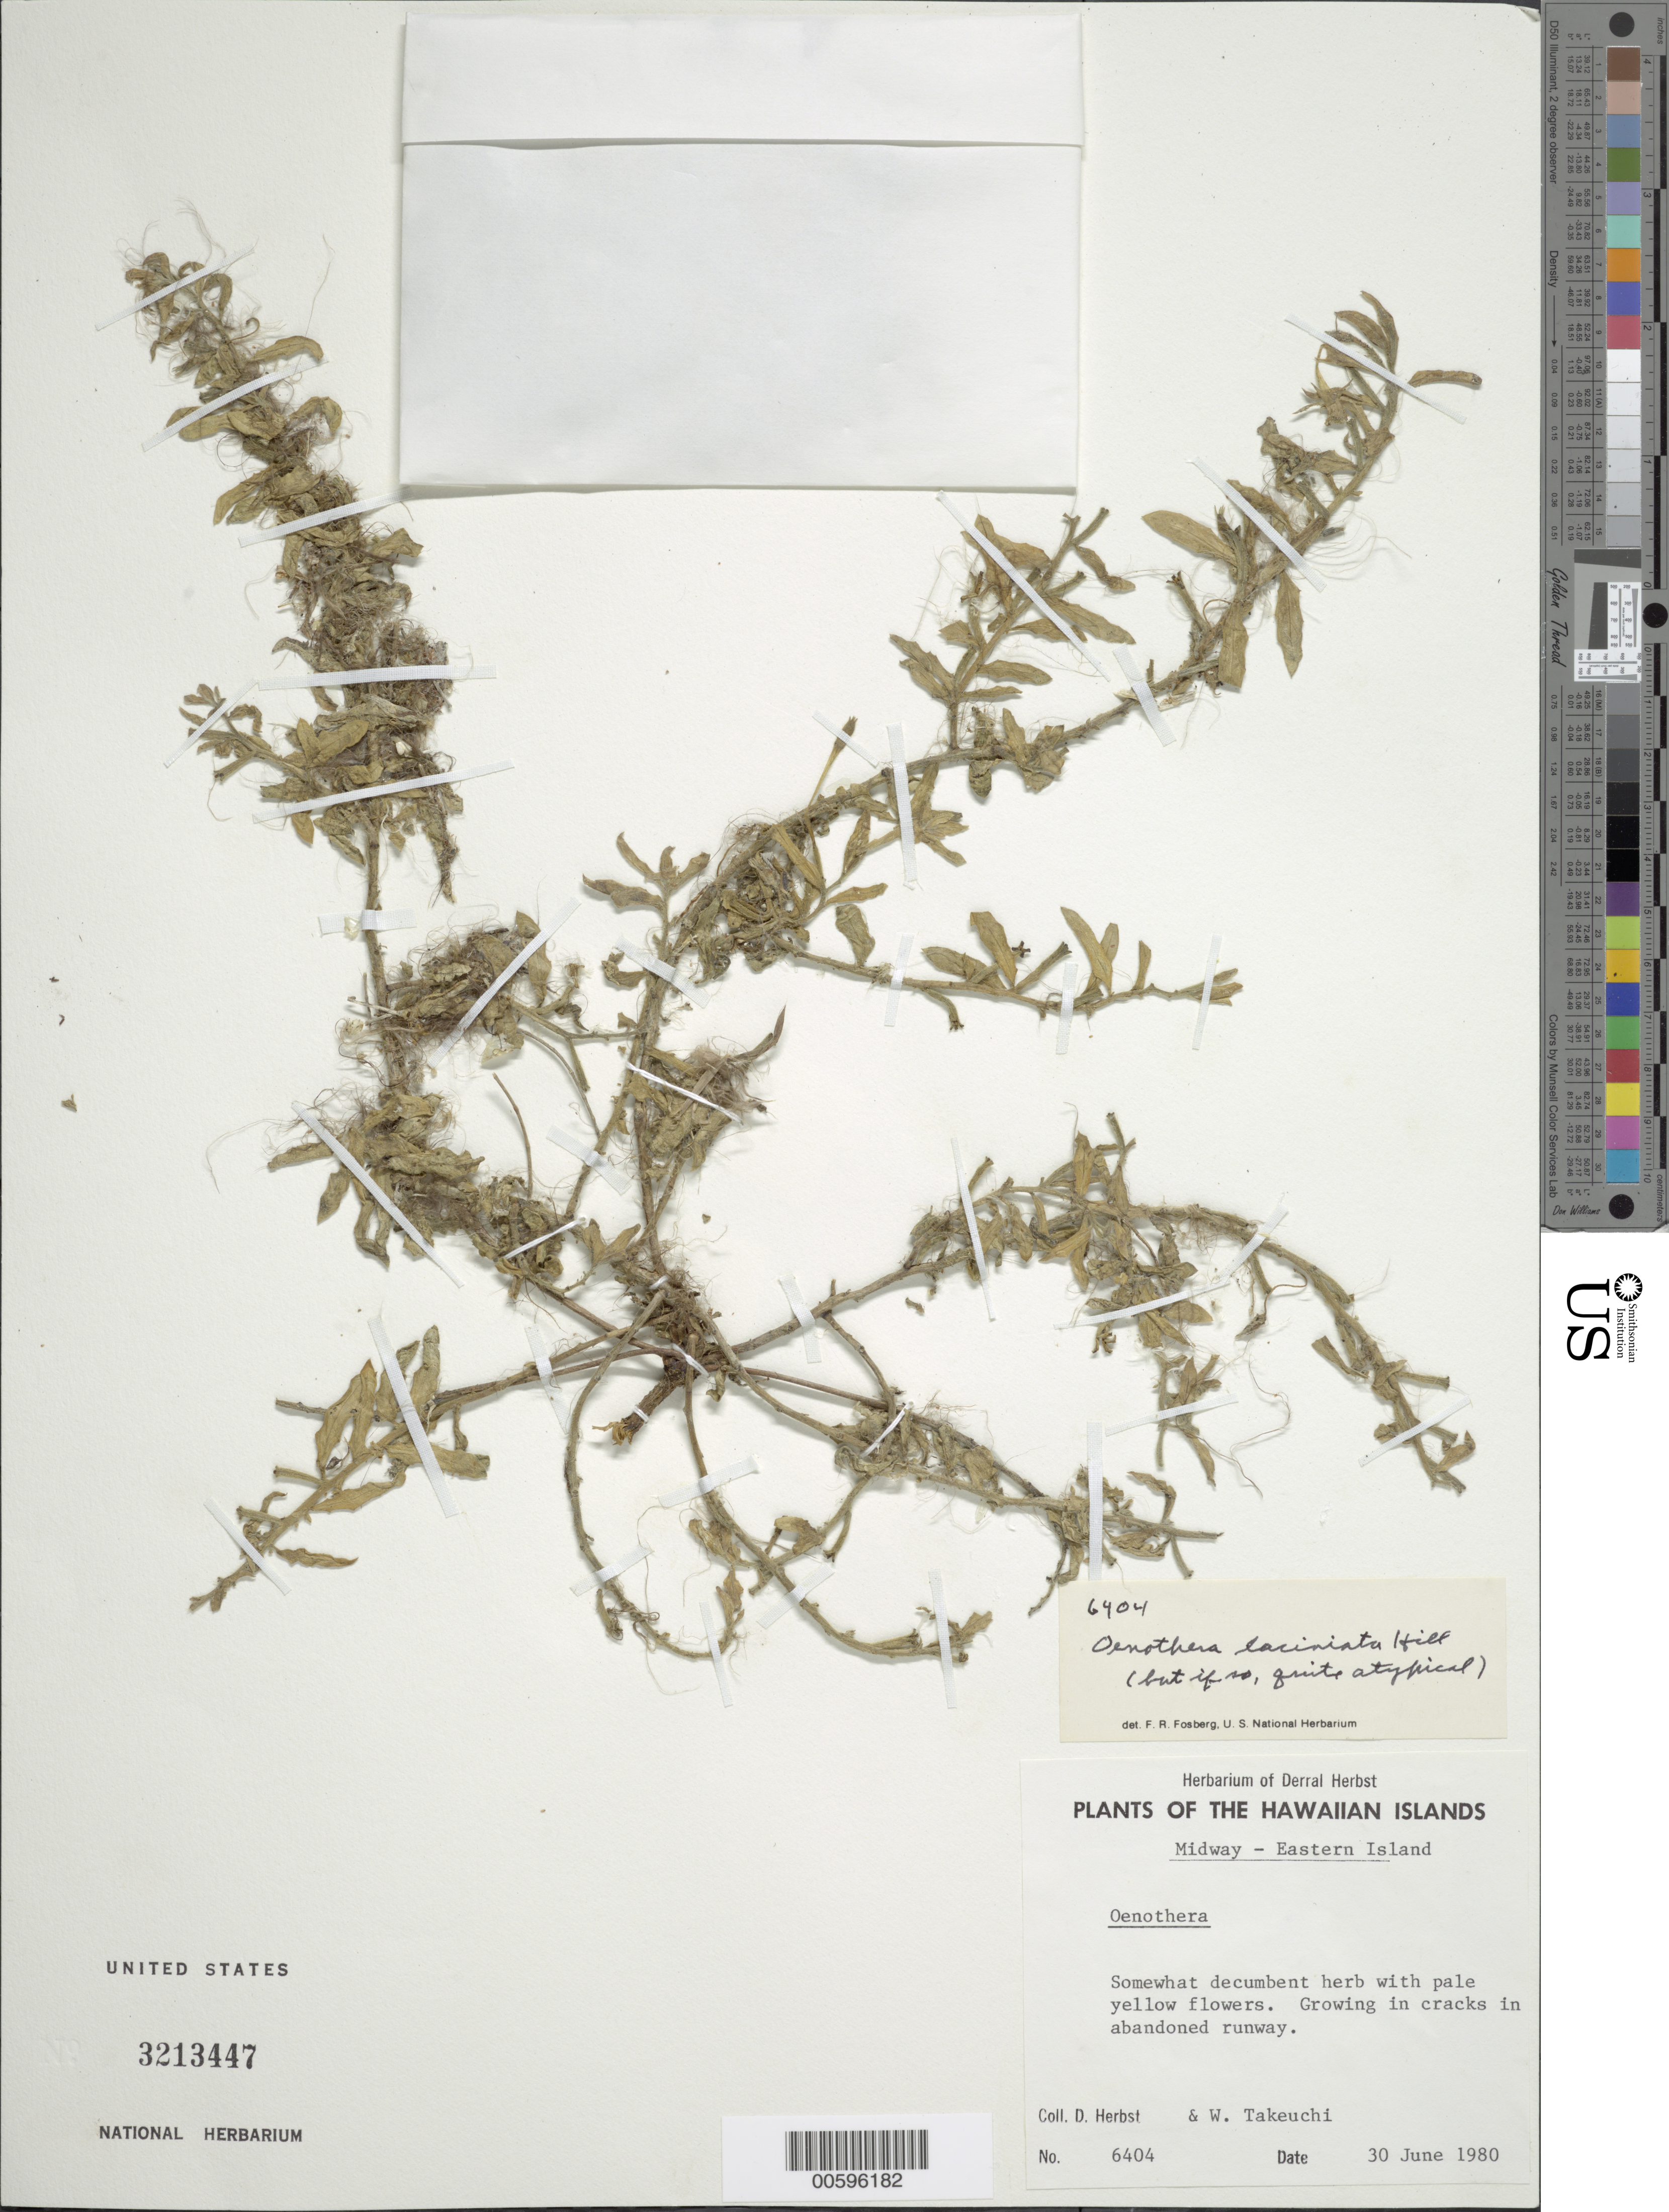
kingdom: Plantae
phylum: Tracheophyta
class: Magnoliopsida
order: Myrtales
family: Onagraceae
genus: Oenothera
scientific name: Oenothera laciniata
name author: Hill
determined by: Fosberg, F. R.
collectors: D. R. Herbst & W. N. Takeuchi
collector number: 6404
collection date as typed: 30 Jun 1980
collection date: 1980-06-30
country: United States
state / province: Hawaii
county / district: Honolulu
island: Oahu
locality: Runway.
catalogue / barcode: US 3213447